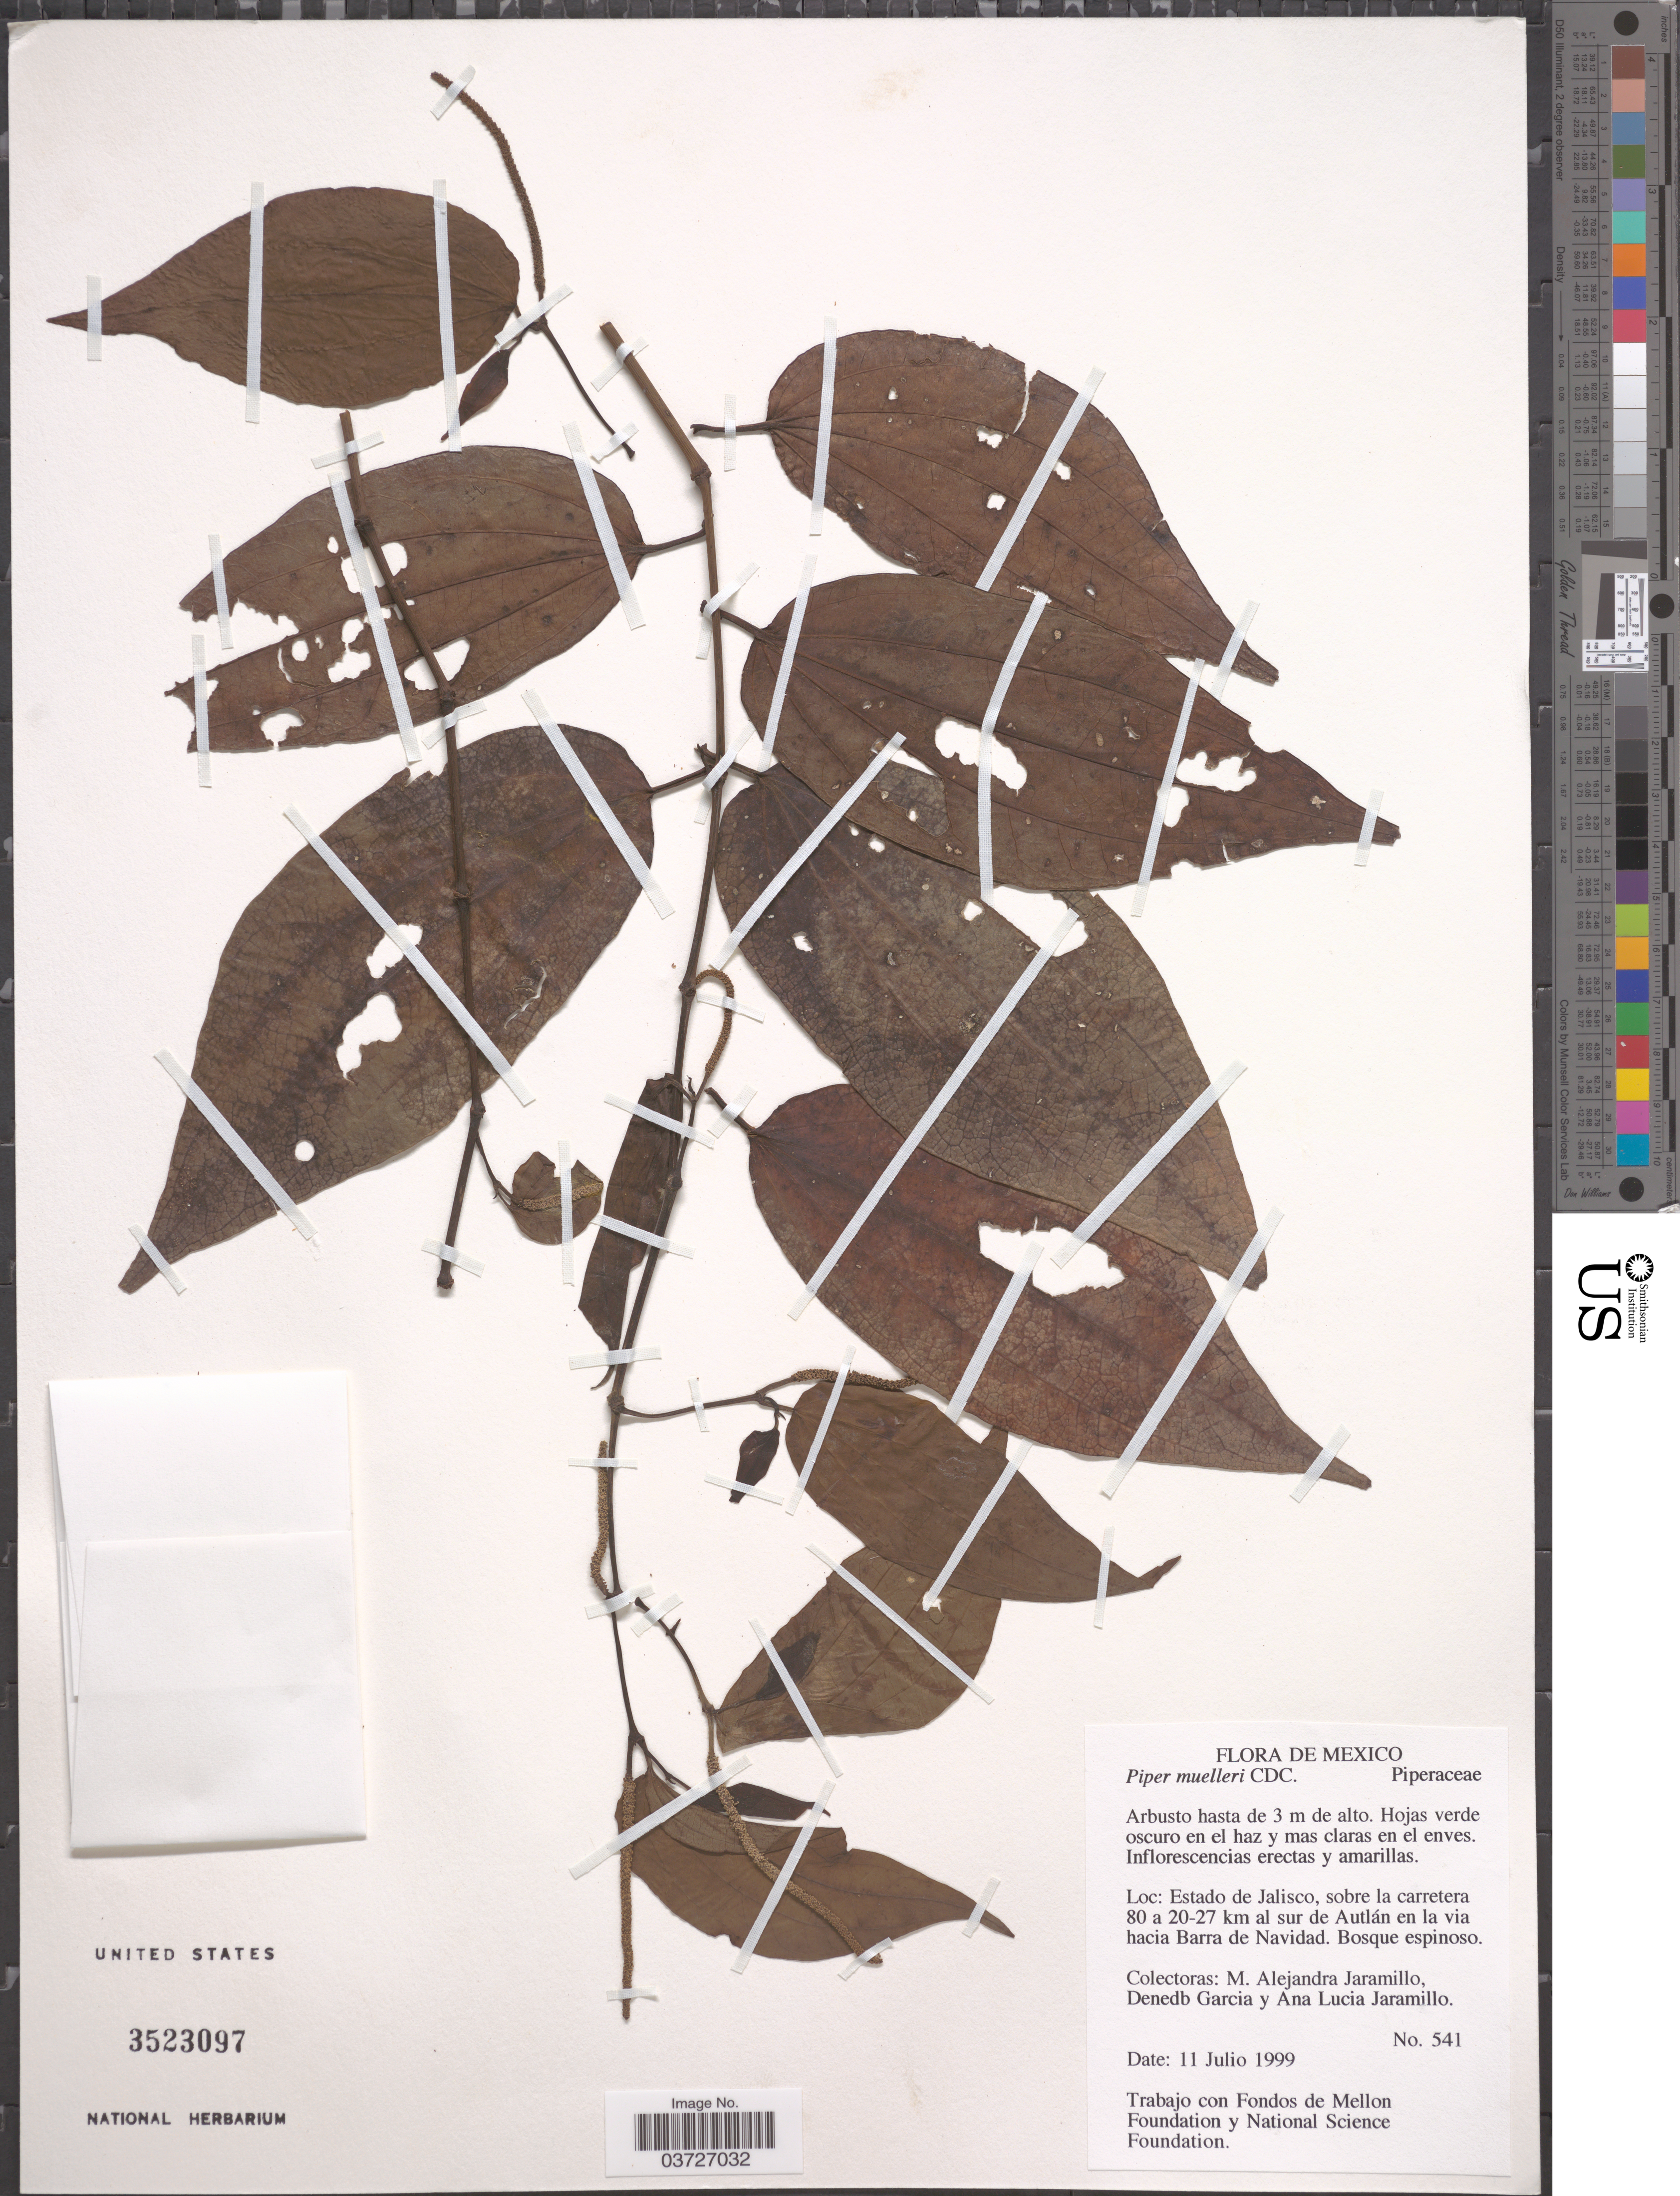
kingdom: Plantae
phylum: Tracheophyta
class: Magnoliopsida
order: Piperales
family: Piperaceae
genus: Piper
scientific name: Piper muelleri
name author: C. DC.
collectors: M. A. Jaramillo, D. Garcia & A. Jaramillo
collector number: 541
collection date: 1999-07-11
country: Mexico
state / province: Jalisco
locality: Sobre la carretera 80 a 20-27 km al sur de Autlán en la via hacia Barra de Navidad.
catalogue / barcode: US 3523097